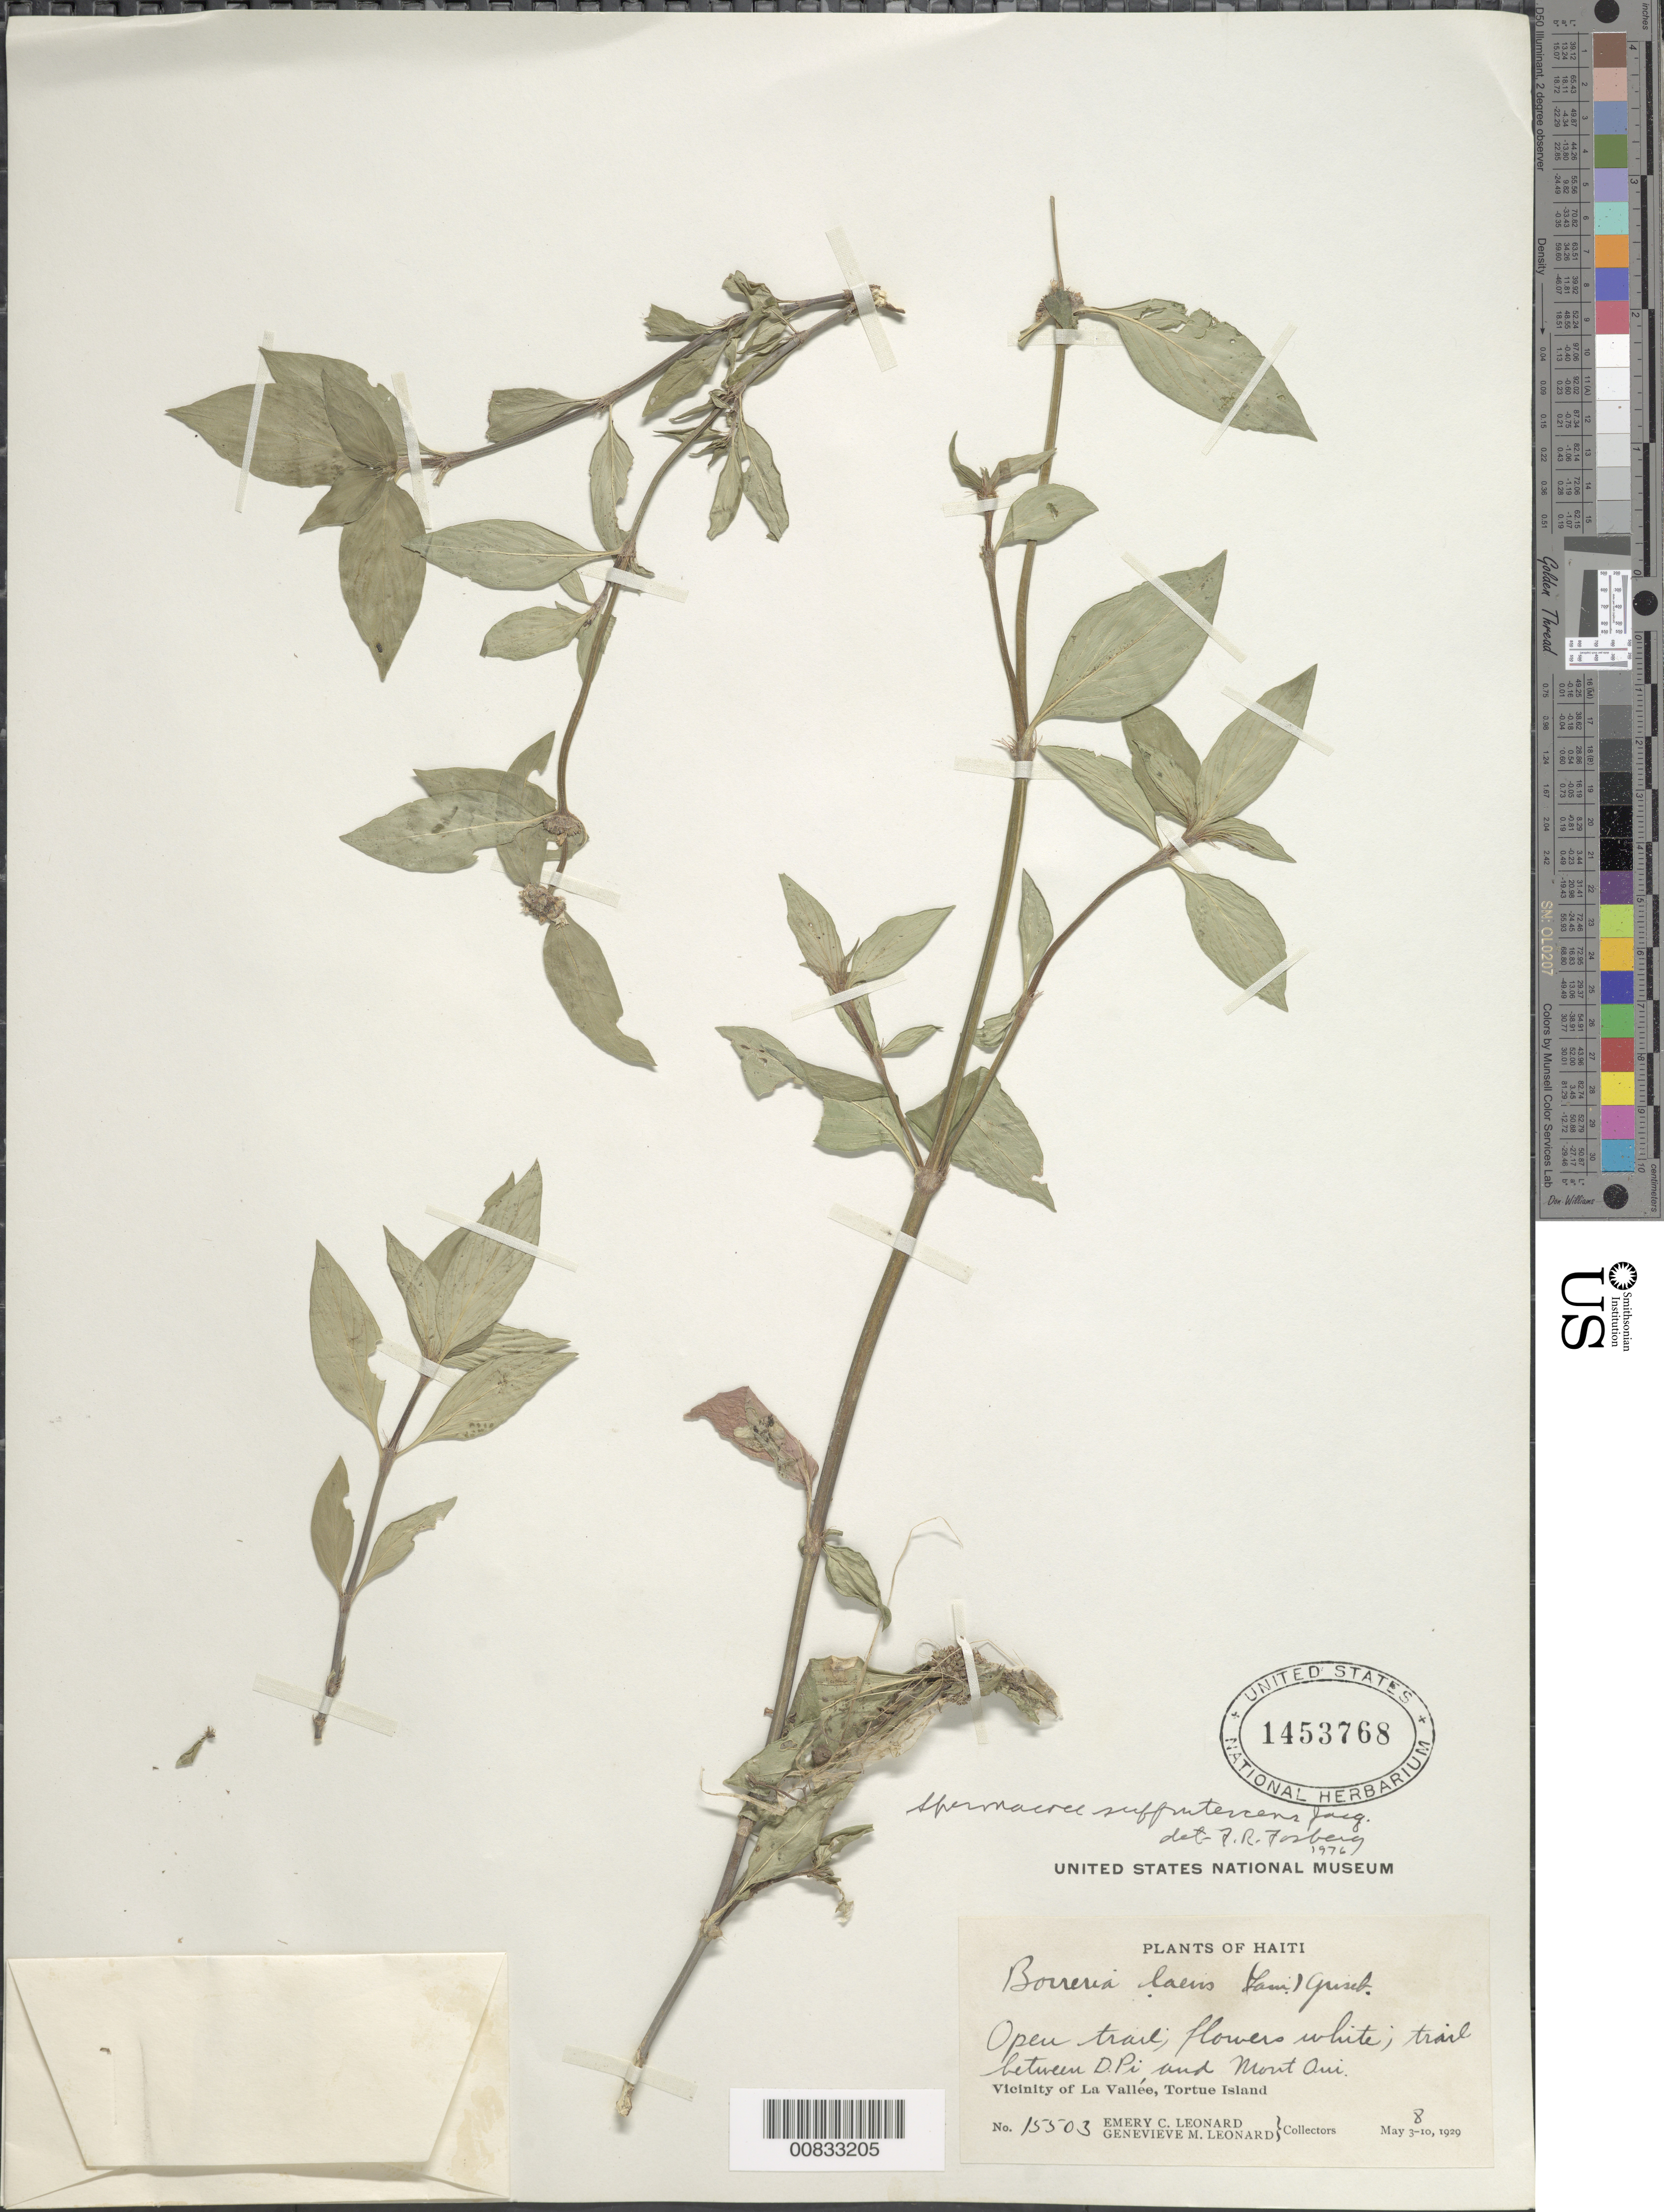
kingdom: Plantae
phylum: Tracheophyta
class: Magnoliopsida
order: Gentianales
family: Rubiaceae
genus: Spermacoce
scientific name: Spermacoce remota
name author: Lam.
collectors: E. C. Leonard & G. M. Leonard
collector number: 15503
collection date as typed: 08 May 1929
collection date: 1929-05-08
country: Haiti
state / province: Nord-Ouest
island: Île de la Tortue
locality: Vicinity of La Vallée, trail between D. Pi and Mount Oui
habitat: Open trail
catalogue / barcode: US 1453768